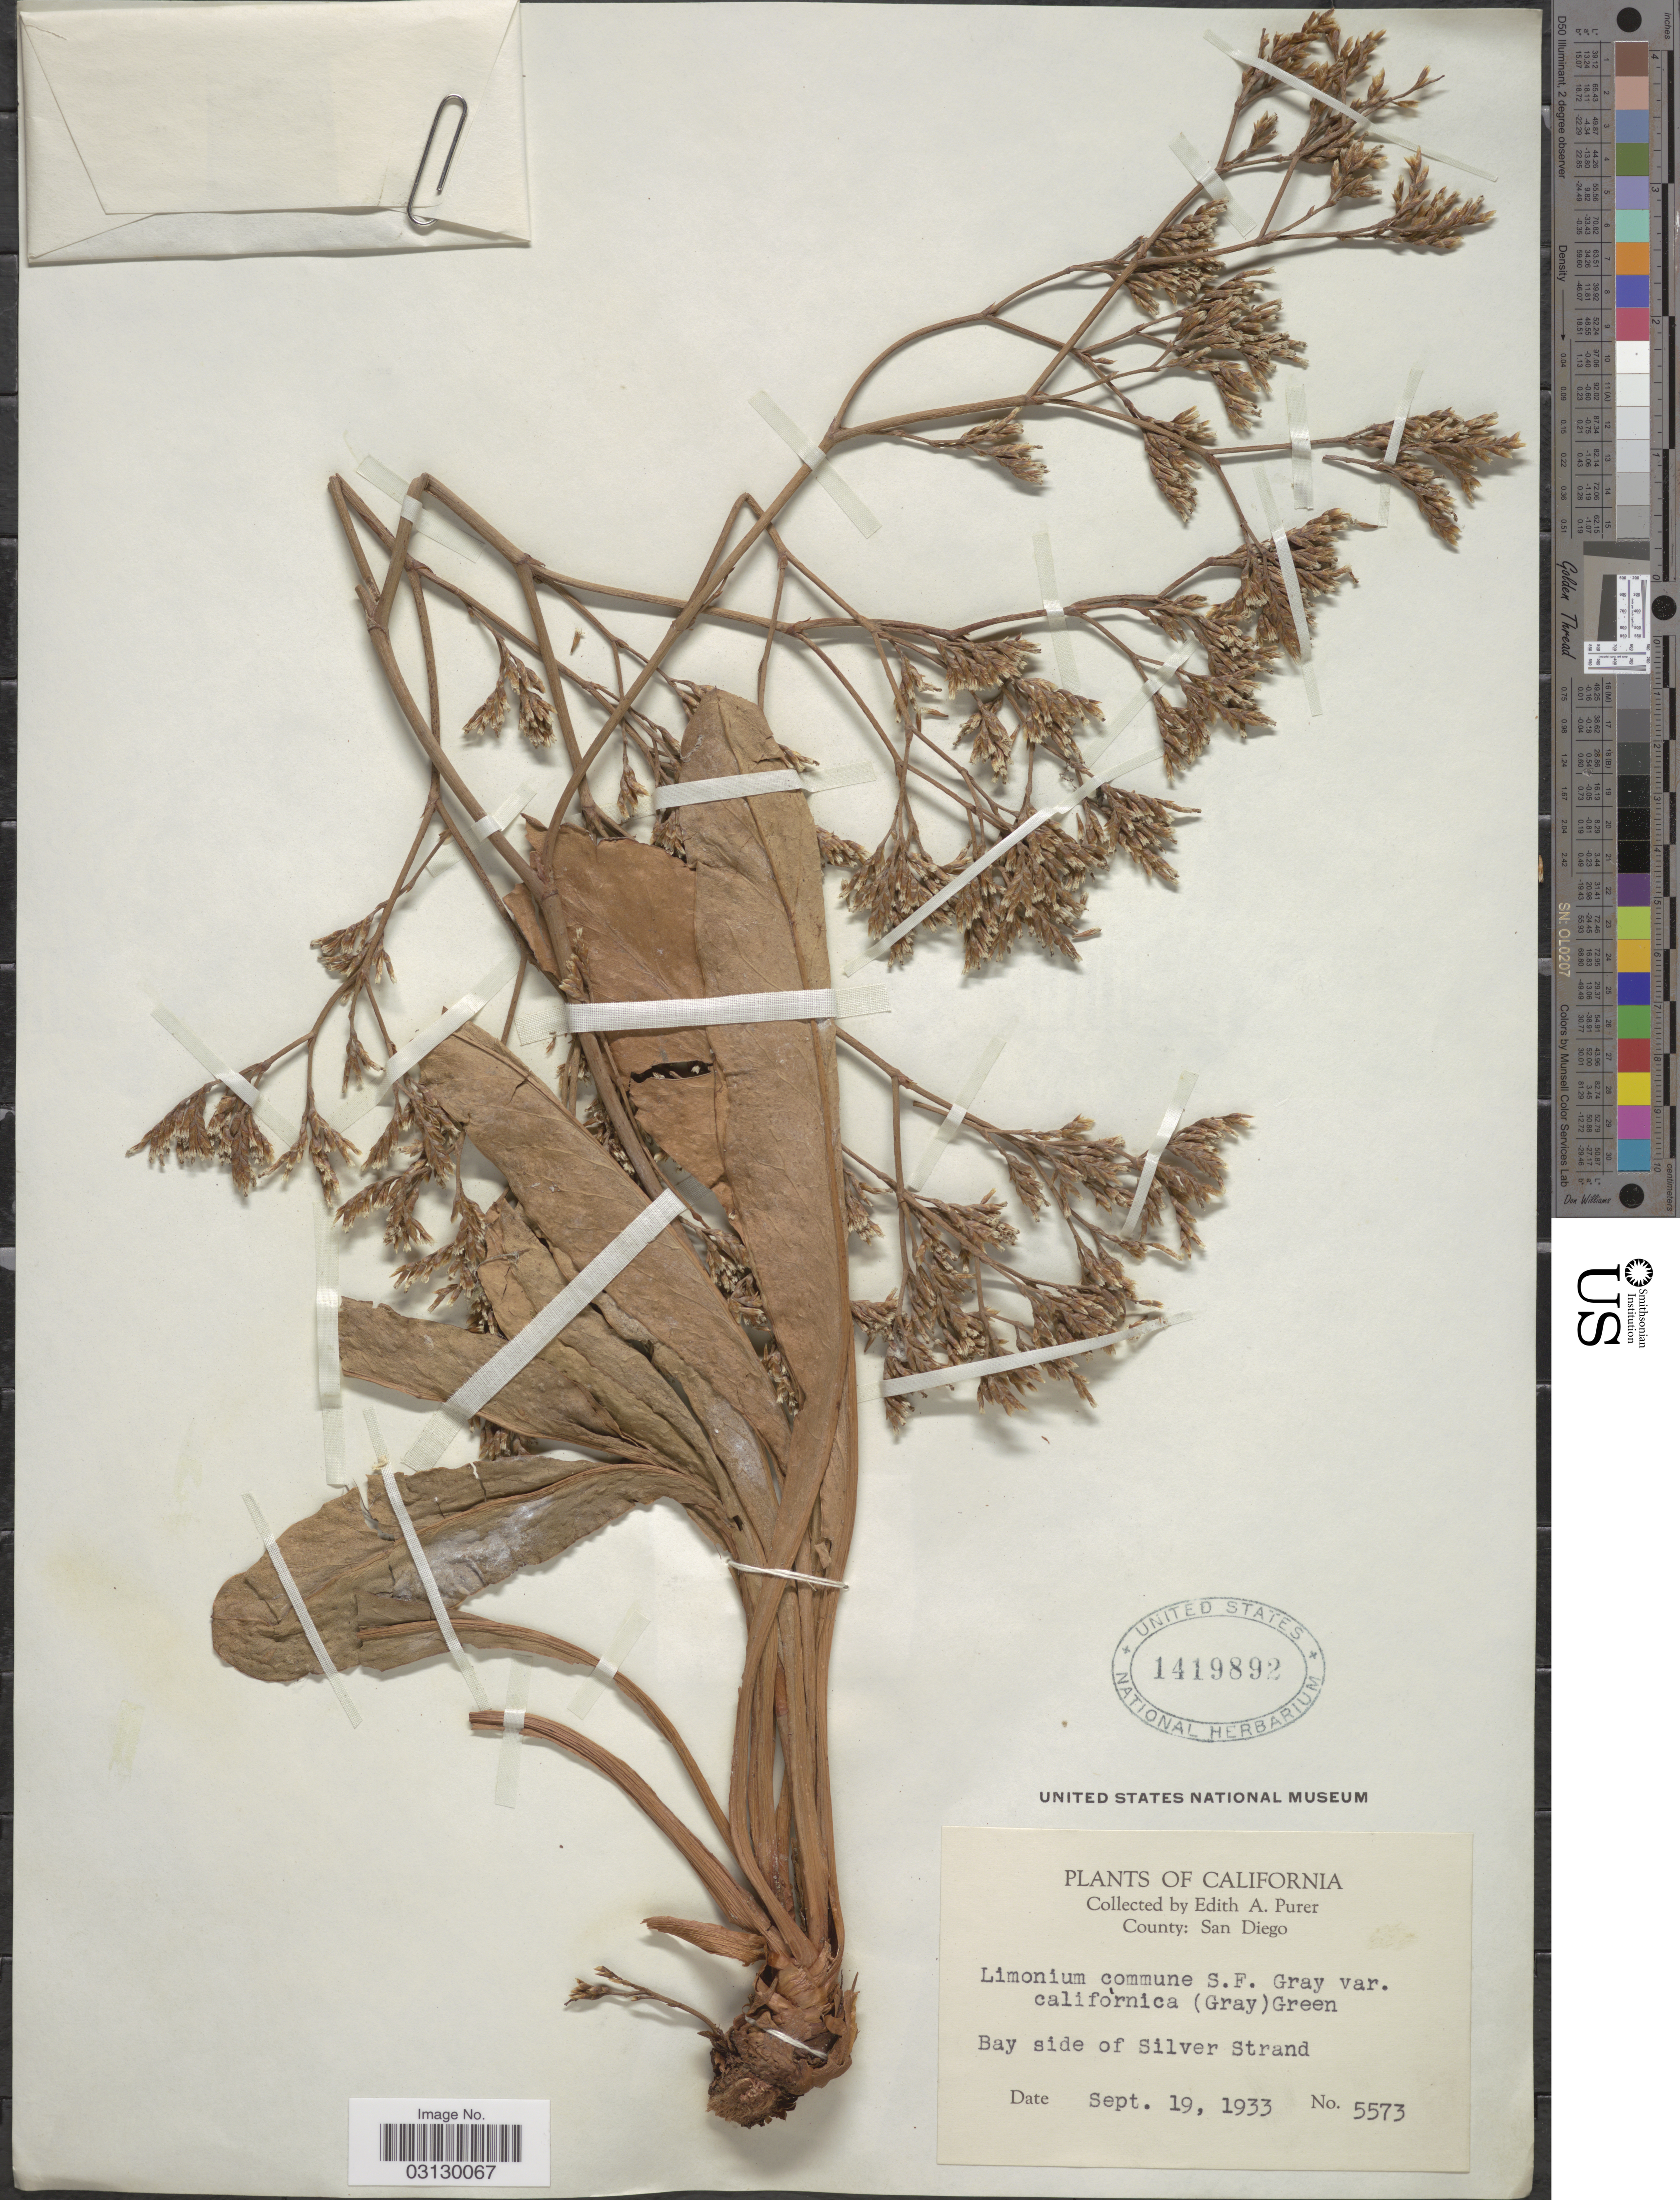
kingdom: Plantae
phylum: Tracheophyta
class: Magnoliopsida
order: Caryophyllales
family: Plumbaginaceae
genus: Limonium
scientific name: Limonium californicum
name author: (Boiss.) A. Heller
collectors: E. Purer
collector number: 5573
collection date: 1933-09-19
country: United States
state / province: California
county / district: San Diego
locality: County: San Diego. Bay side of Silver Strand.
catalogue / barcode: US 1419892